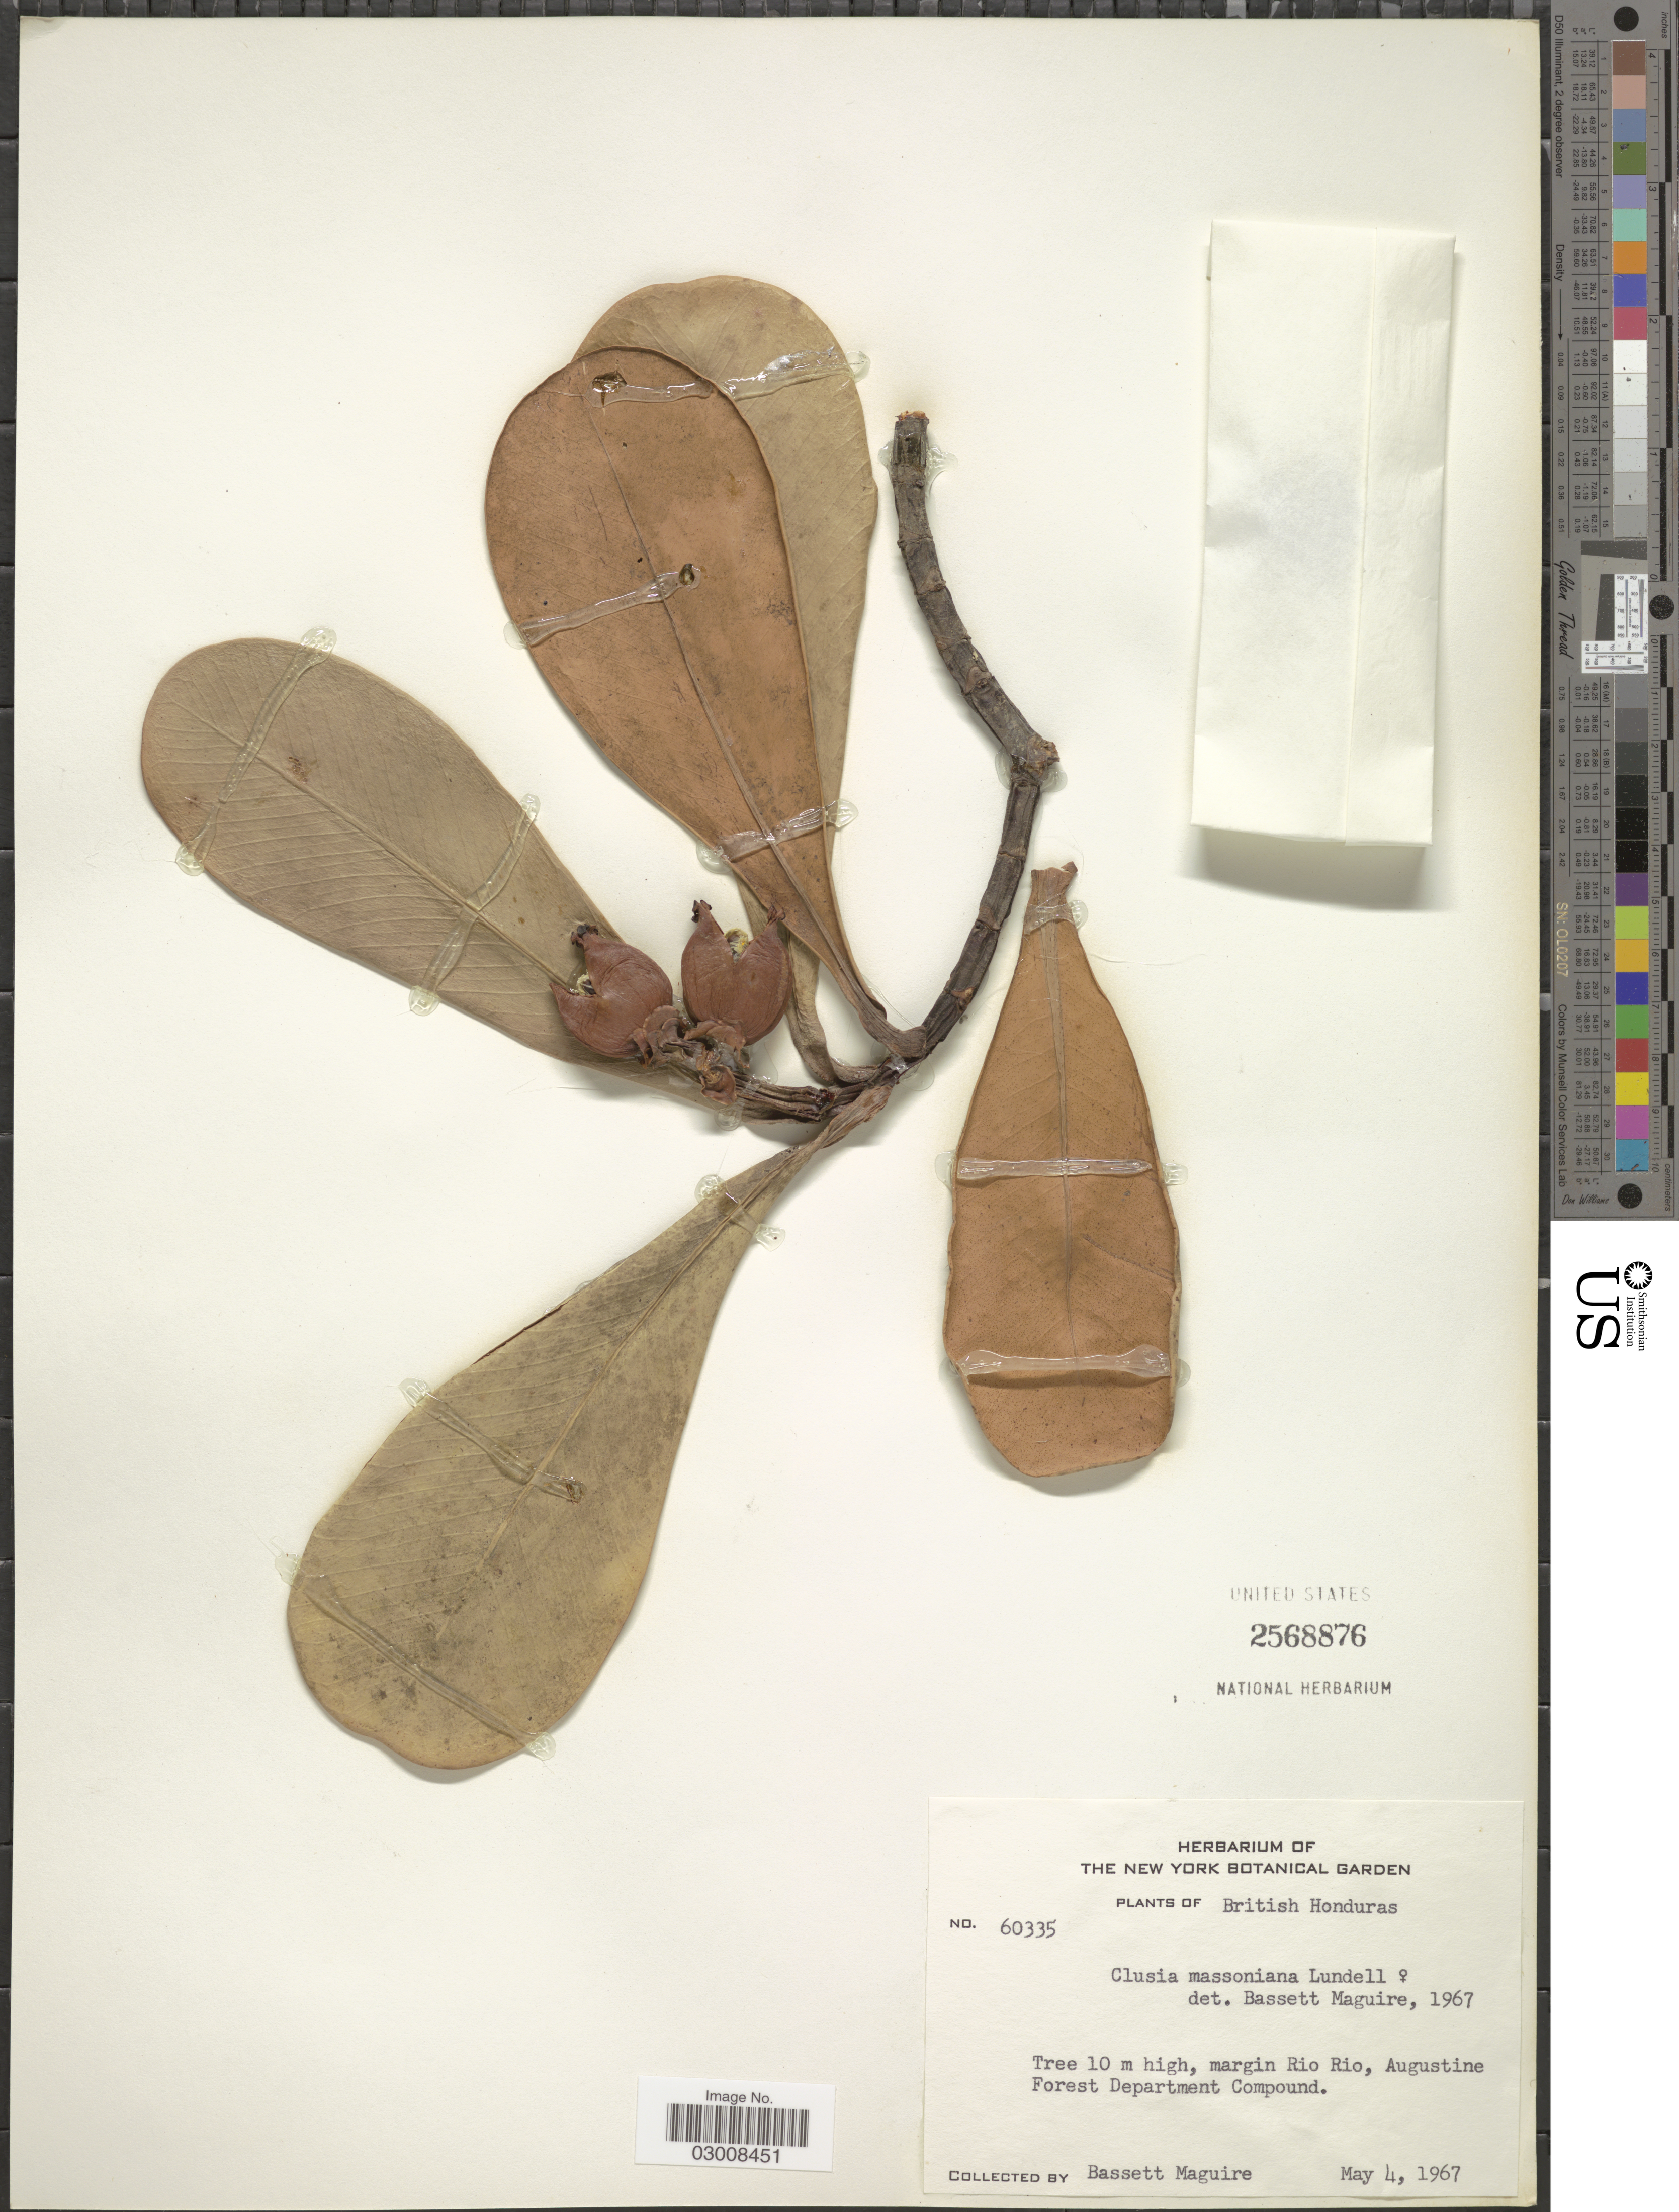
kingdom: Plantae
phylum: Tracheophyta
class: Magnoliopsida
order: Malpighiales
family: Clusiaceae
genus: Clusia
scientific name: Clusia massoniana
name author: Lundell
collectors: B. Maguire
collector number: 60335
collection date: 1967-05-04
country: Belize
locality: British Honduras, margin Rio Rio, Augustine Forest Department Compound.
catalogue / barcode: US 2568876